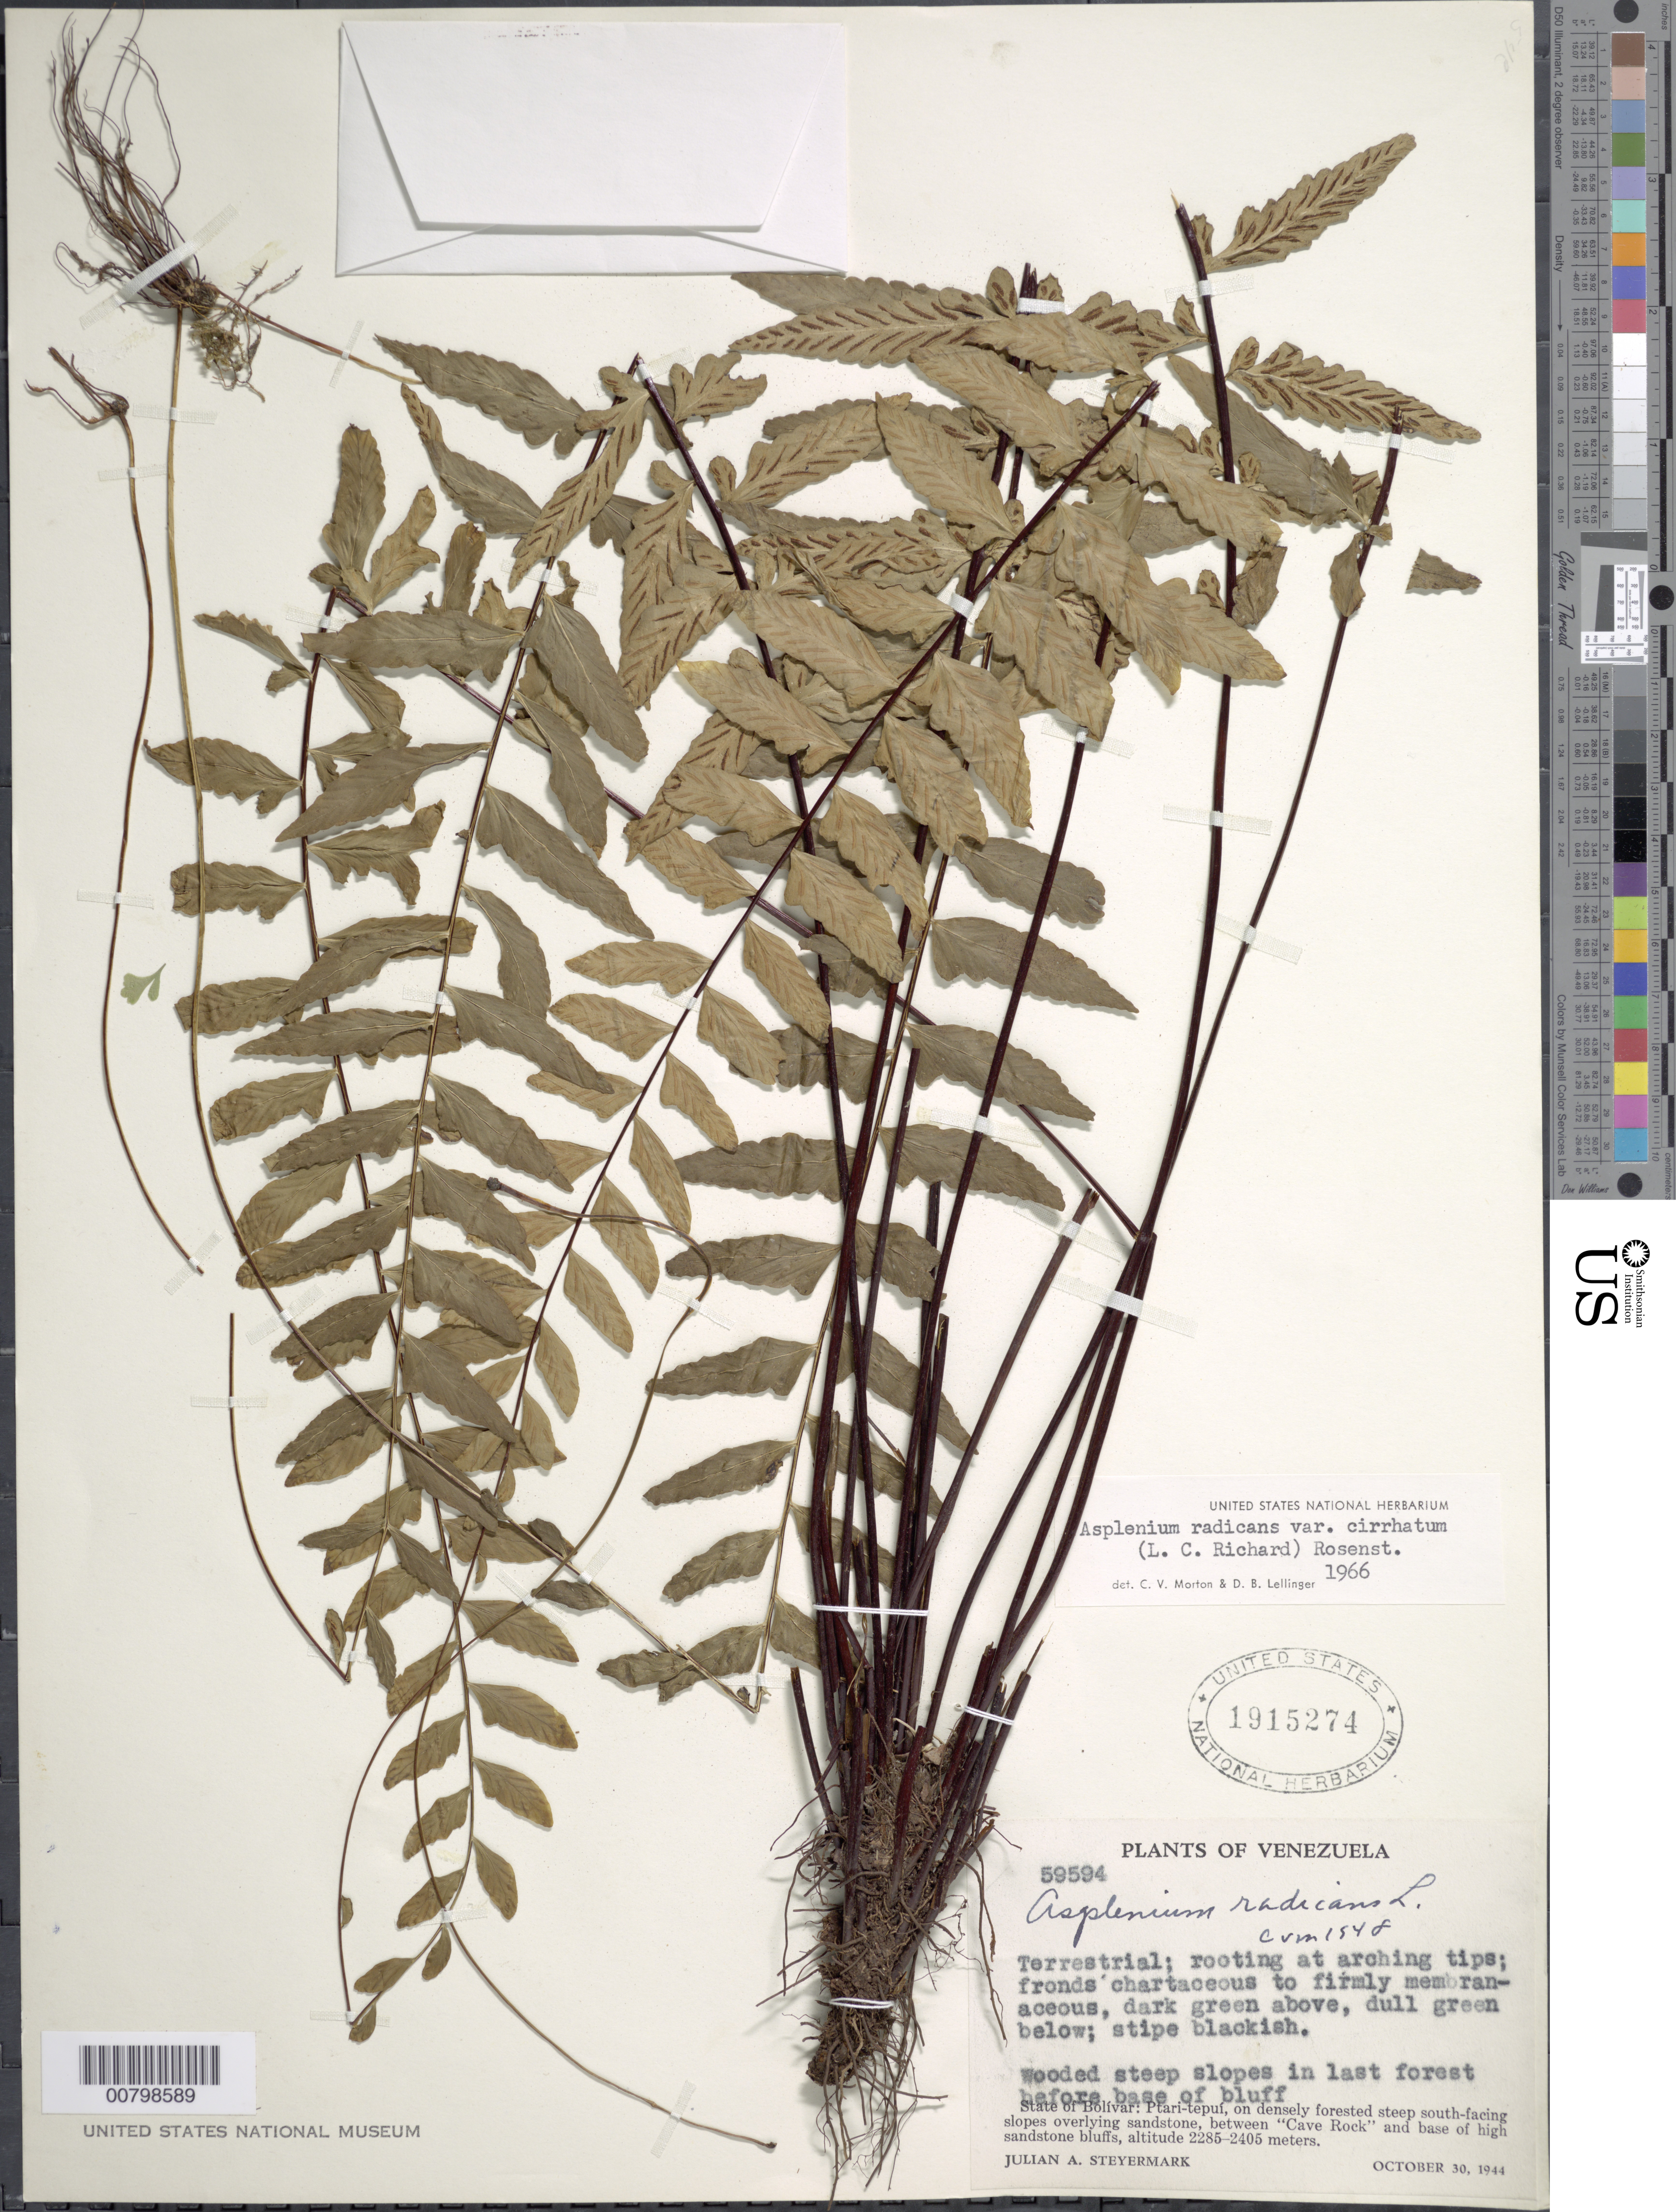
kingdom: Plantae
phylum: Tracheophyta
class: Polypodiopsida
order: Polypodiales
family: Aspleniaceae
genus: Asplenium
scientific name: Asplenium radicans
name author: L.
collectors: J. Steyermark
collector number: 59594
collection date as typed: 30-Oct-44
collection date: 1944-10-30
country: Venezuela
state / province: Bolívar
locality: Ptari-tepuí, between "Cave Rock" and base of high sandstone bluffs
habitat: Wooded steep slopes in last forest before base of bluff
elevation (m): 2285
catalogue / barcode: US 1915274